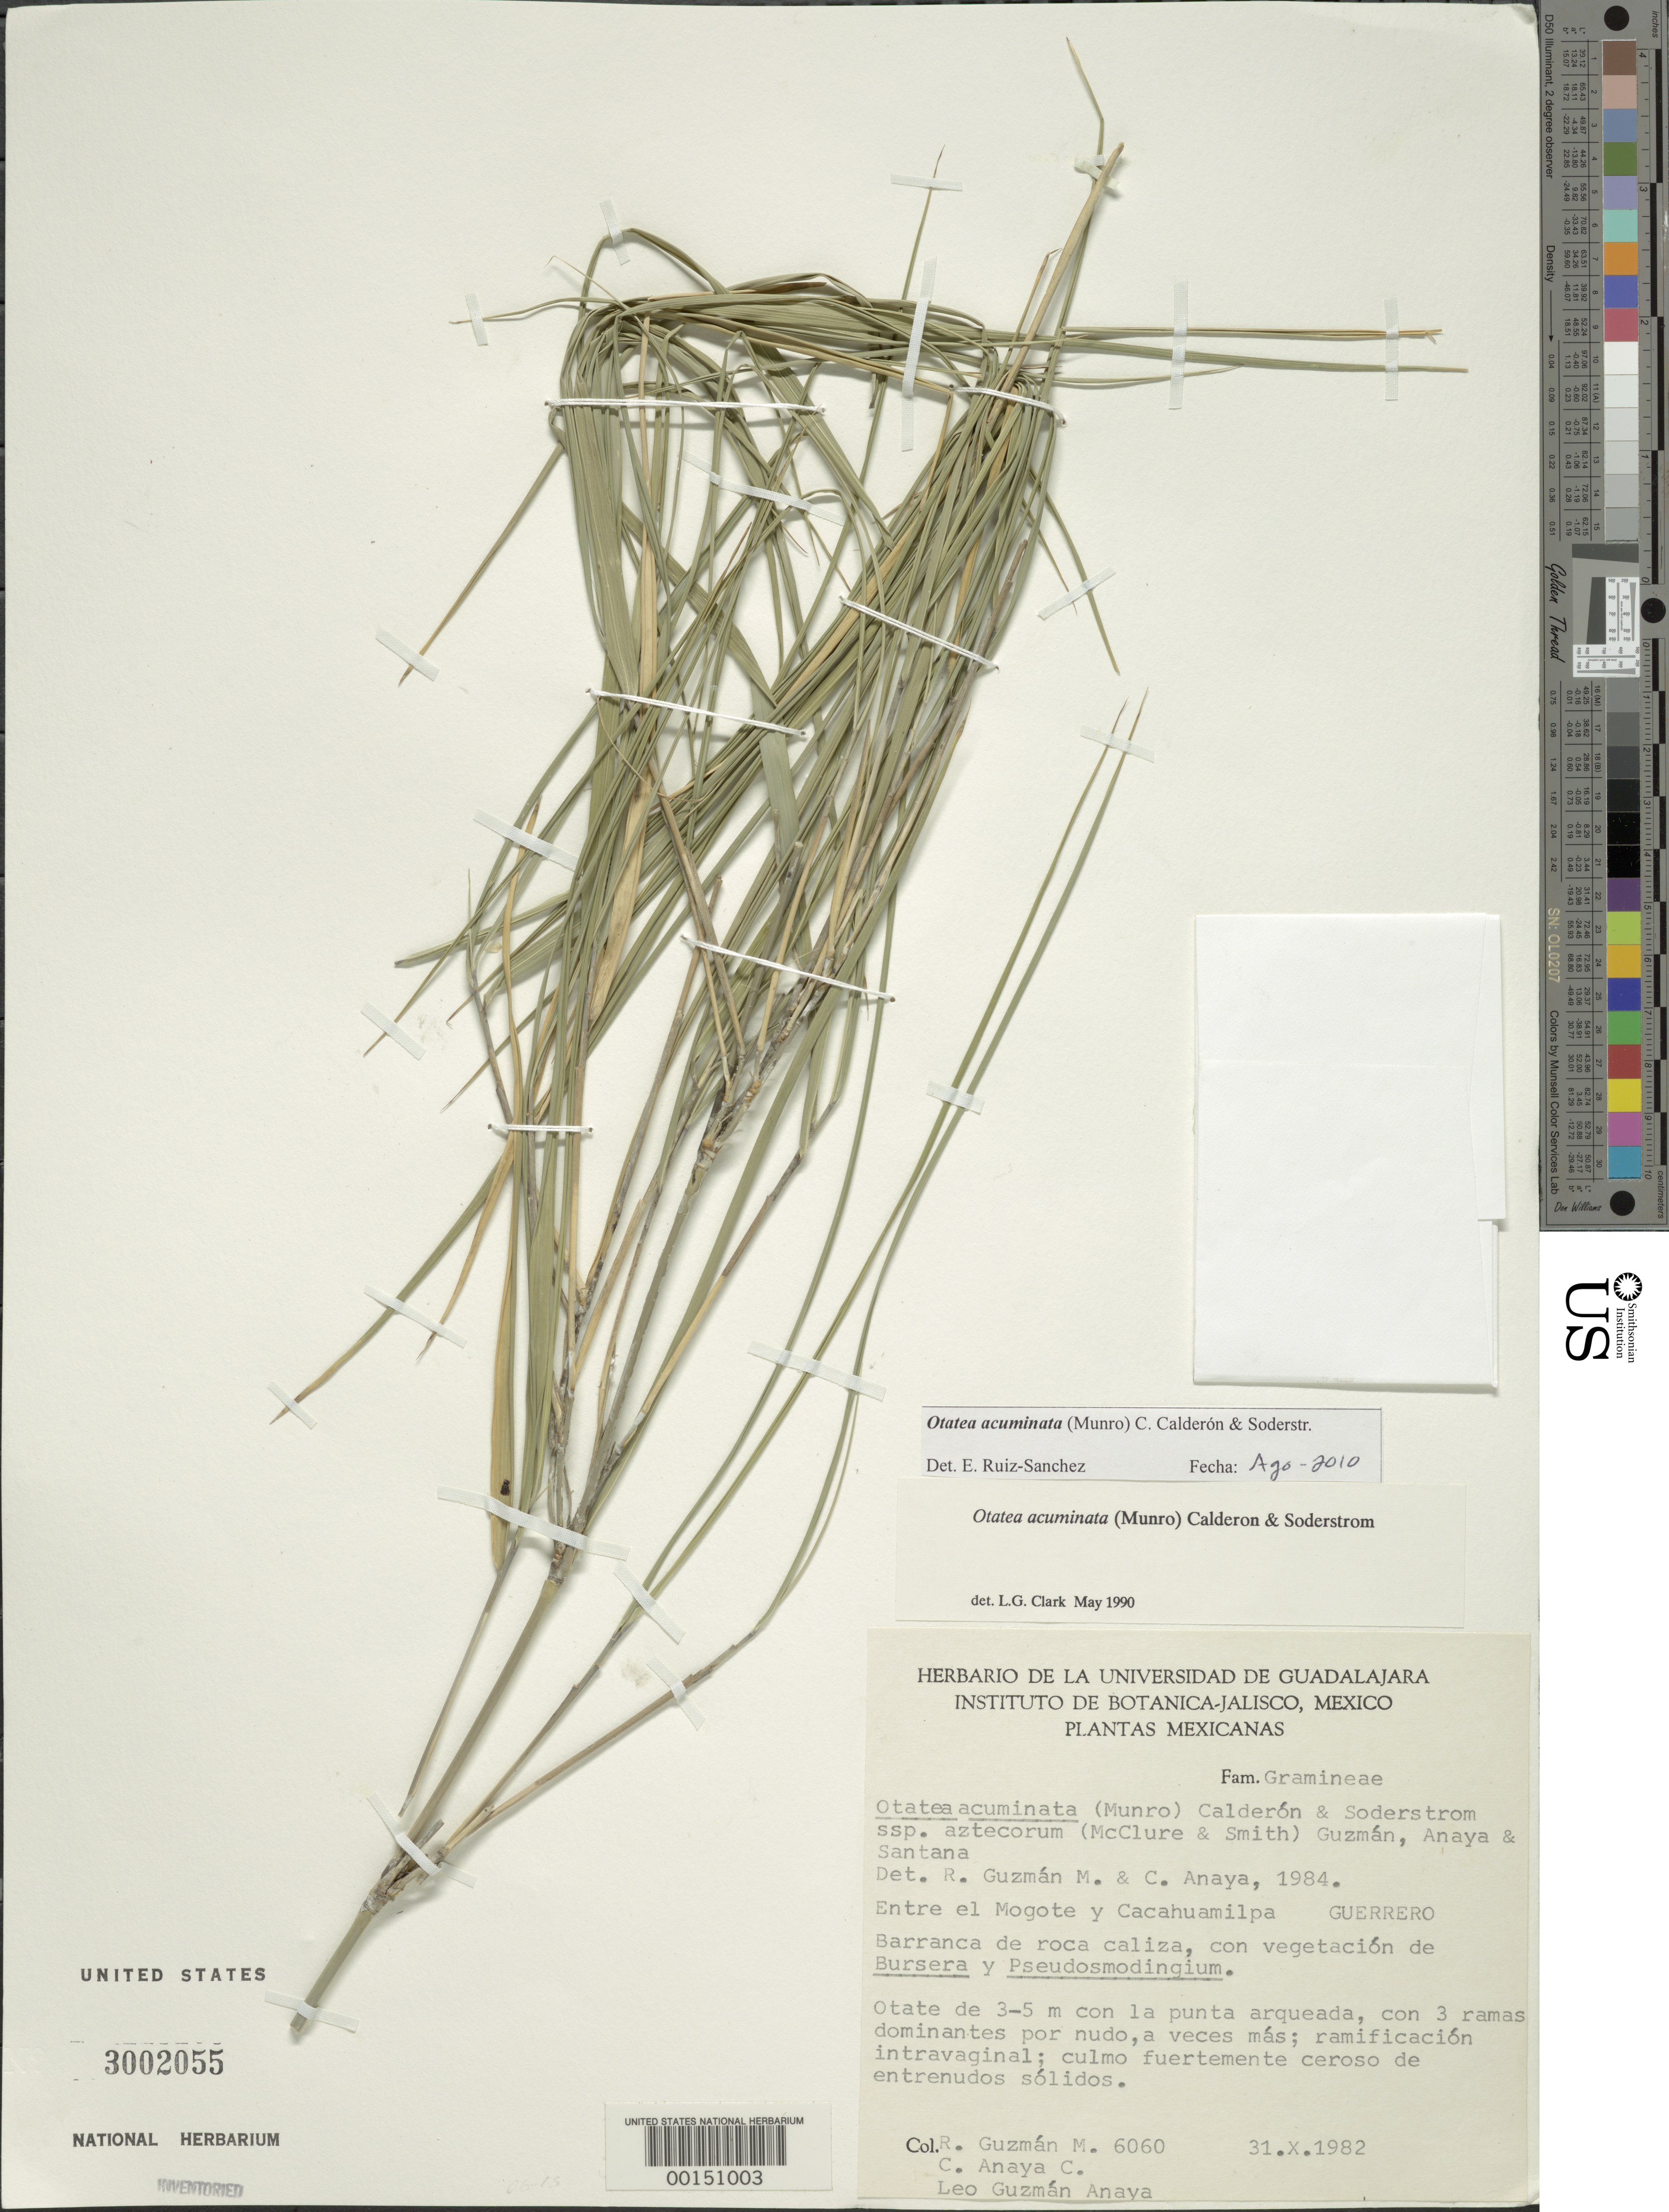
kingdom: Plantae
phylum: Tracheophyta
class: Liliopsida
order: Poales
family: Poaceae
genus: Otatea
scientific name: Otatea acuminata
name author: (Munro) C. E. Calderón & Soderstr.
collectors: R. Guzman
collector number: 6060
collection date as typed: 31 Oct 1982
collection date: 1982-10-31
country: Mexico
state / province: Guerrero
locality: Cacahuamilpa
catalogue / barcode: US 3002055